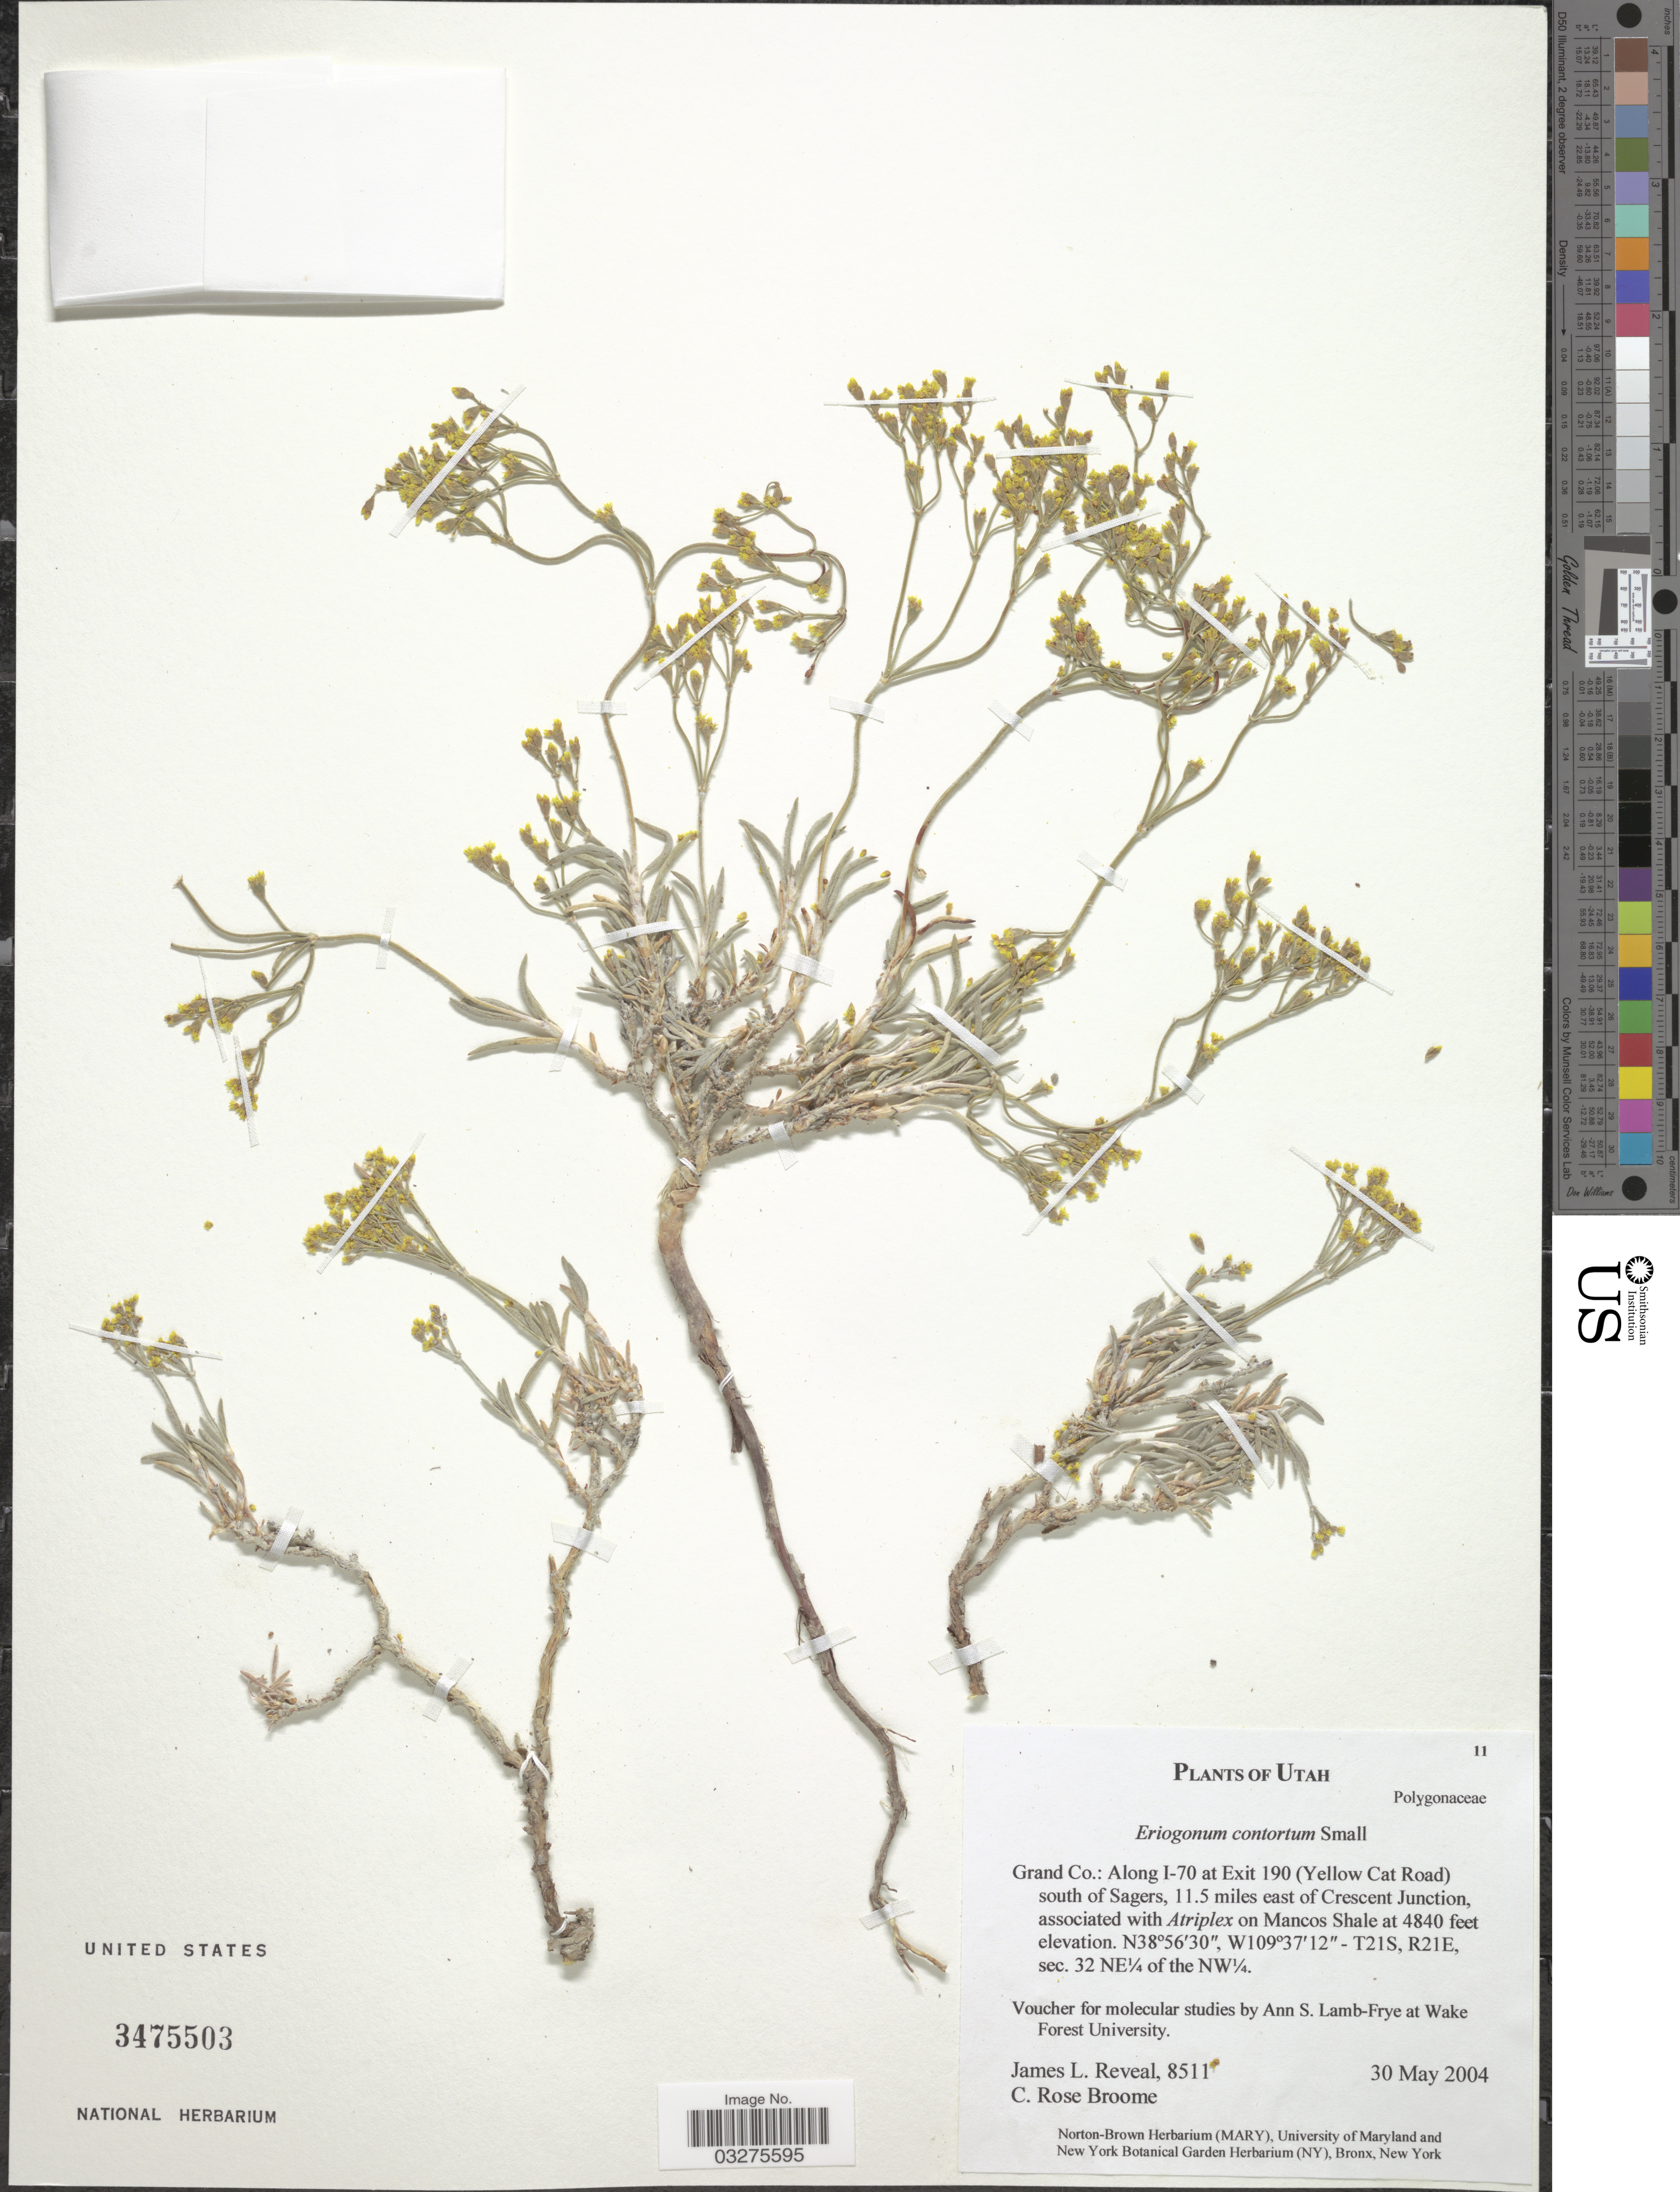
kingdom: Plantae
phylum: Tracheophyta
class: Magnoliopsida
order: Caryophyllales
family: Polygonaceae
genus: Eriogonum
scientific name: Eriogonum contortum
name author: Small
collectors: J. L. Reveal & C. R. Broome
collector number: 8511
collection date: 2004-05-30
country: United States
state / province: Utah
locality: Grand Co.: Along I-70 at Exit 190 (Yellow Cat Road) south of Sagers, 11.5 miles east of Cresent Junction. T21S, R21E, sec. 32 NE¼ of the NW¼.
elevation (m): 1475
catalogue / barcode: US 3475503